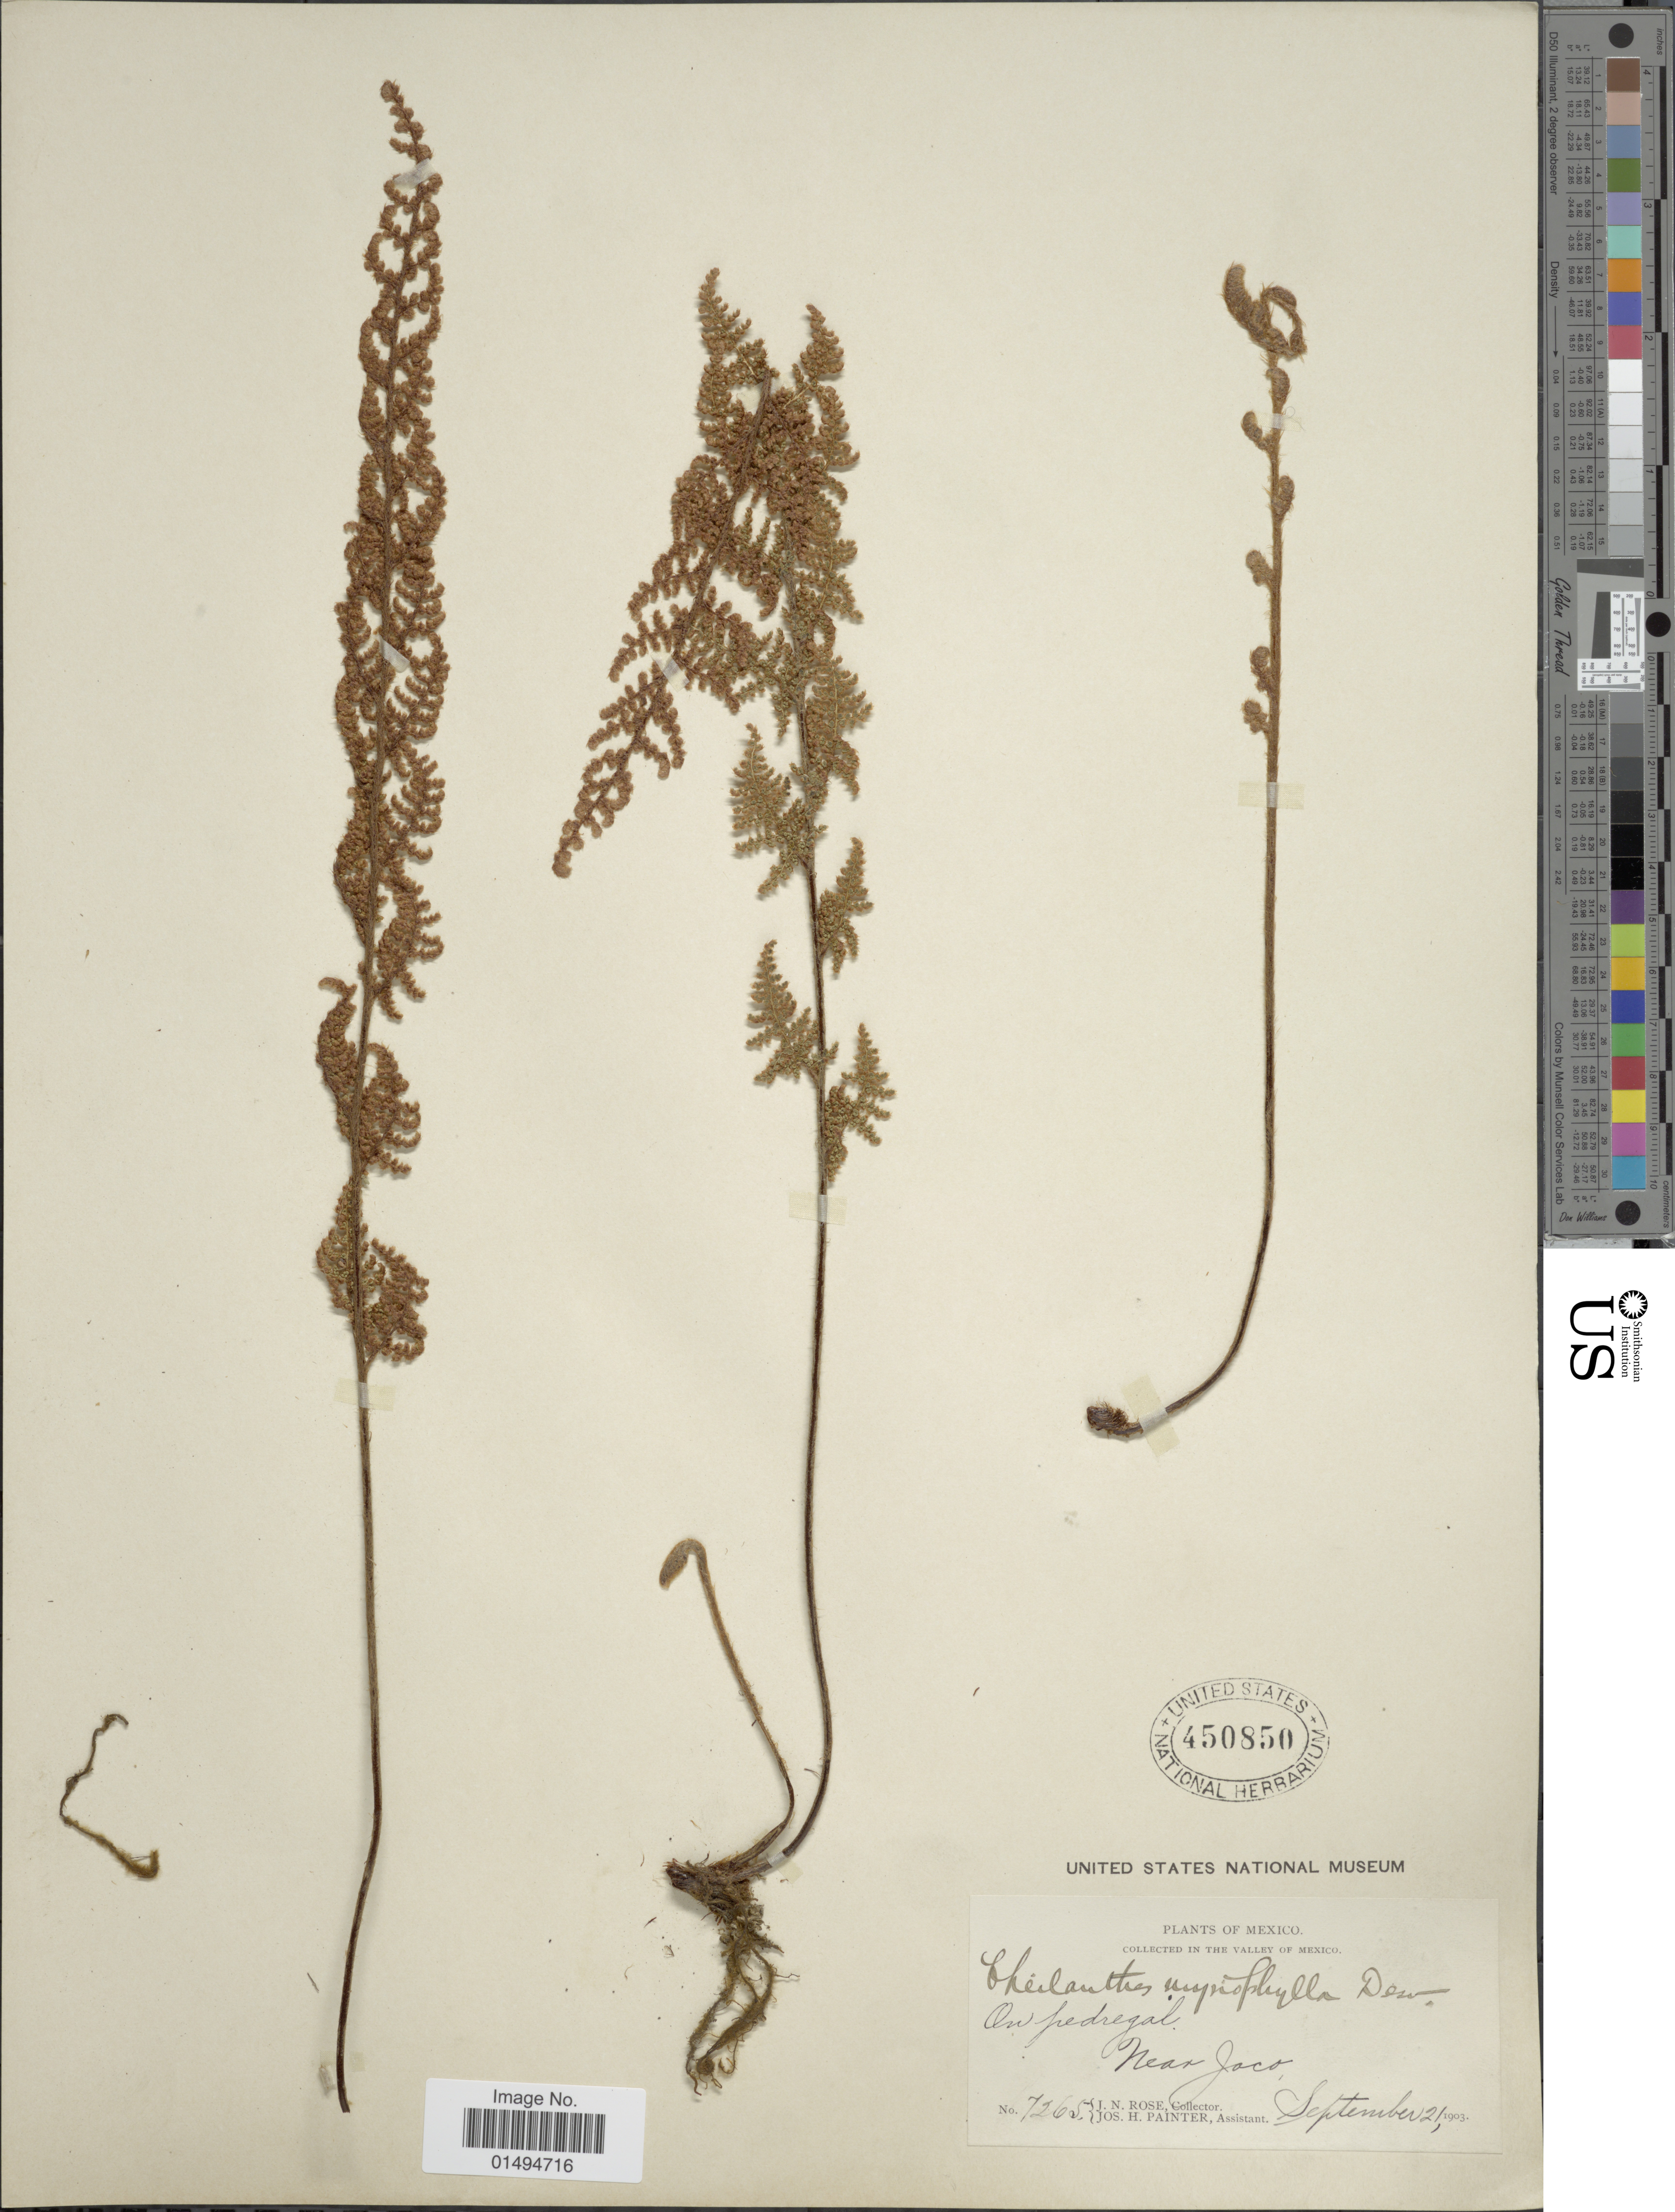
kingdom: Plantae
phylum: Tracheophyta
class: Polypodiopsida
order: Polypodiales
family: Pteridaceae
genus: Myriopteris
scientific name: Myriopteris myriophylla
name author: (Desv.) J. Sm.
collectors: J. N. Rose & J. H. Painter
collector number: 7265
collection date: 1903-09-21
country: Mexico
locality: Valley of Mexico, On Pedregal, Near Jaco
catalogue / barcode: US 450850